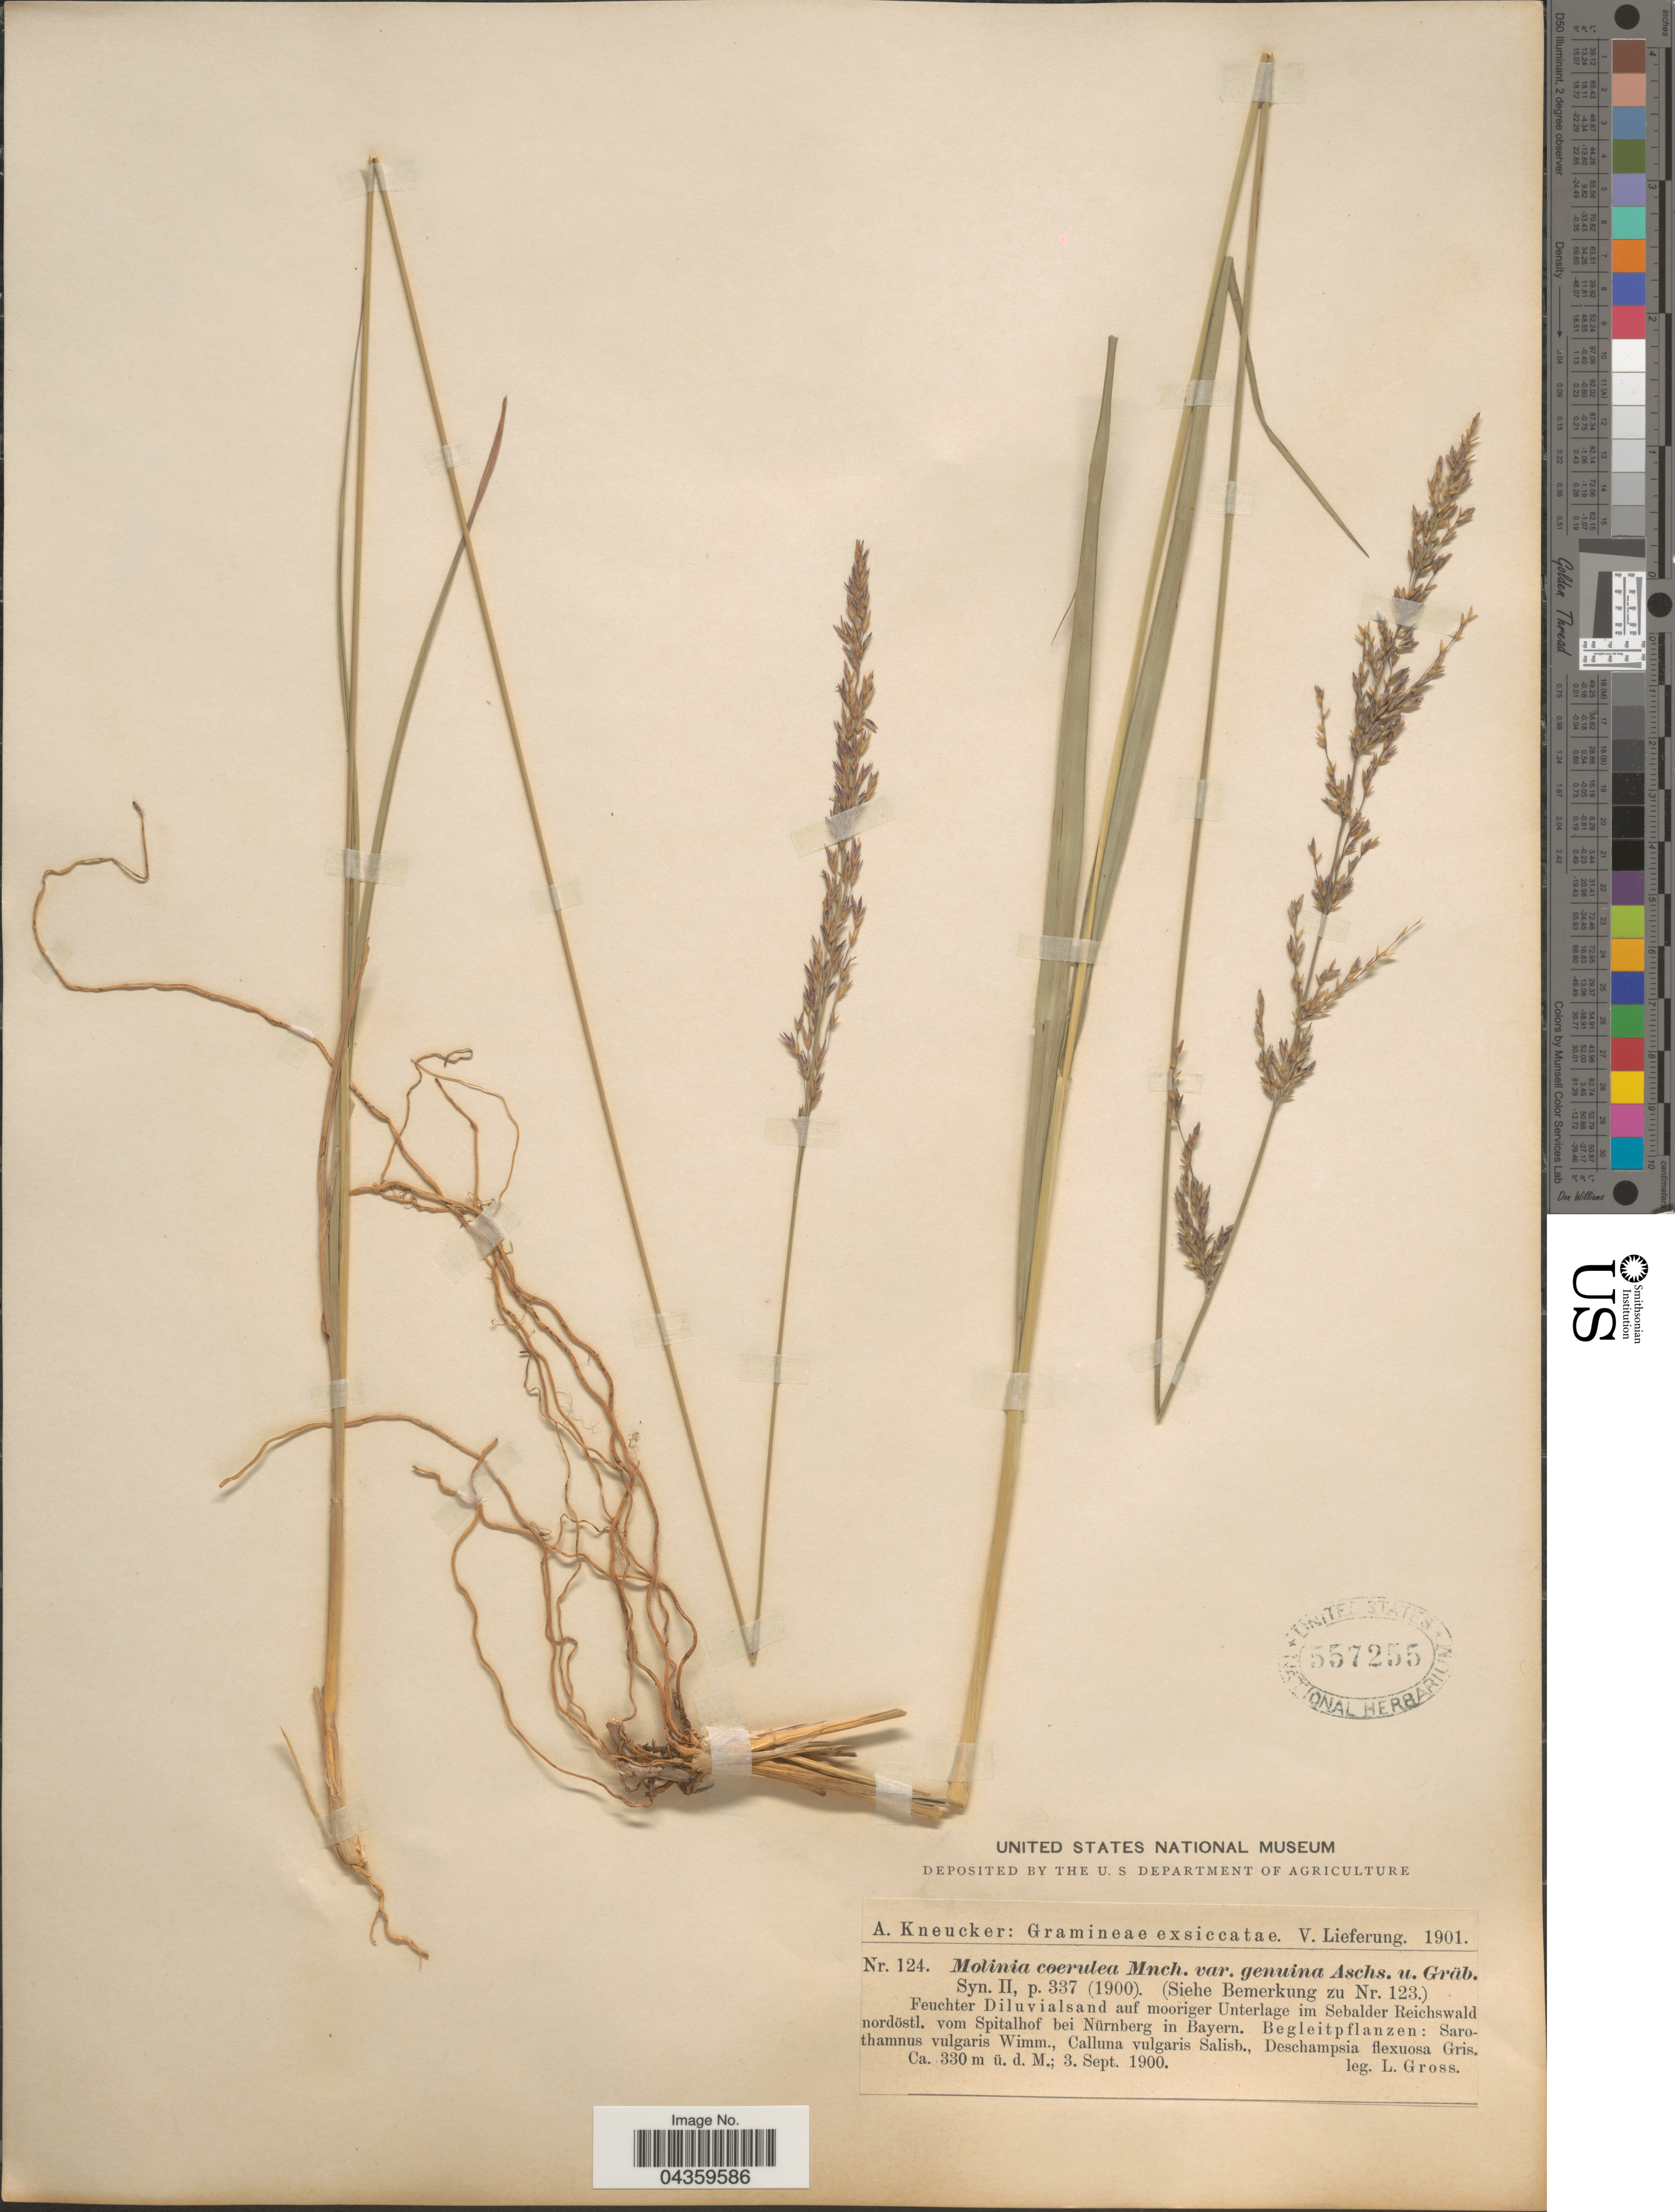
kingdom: Plantae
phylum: Tracheophyta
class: Liliopsida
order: Poales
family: Poaceae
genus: Molinia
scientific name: Molinia caerulea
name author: (L.) Moench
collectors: L. Gross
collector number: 124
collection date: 1900-09-03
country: Germany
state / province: Bayern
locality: Feuchter Diluvialsand auf mooriger Unterlage im Sebalder Reichswald nordöstl. vom Spitalhof bei Nürnberg in Bayern.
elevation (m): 330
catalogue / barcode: US 557255